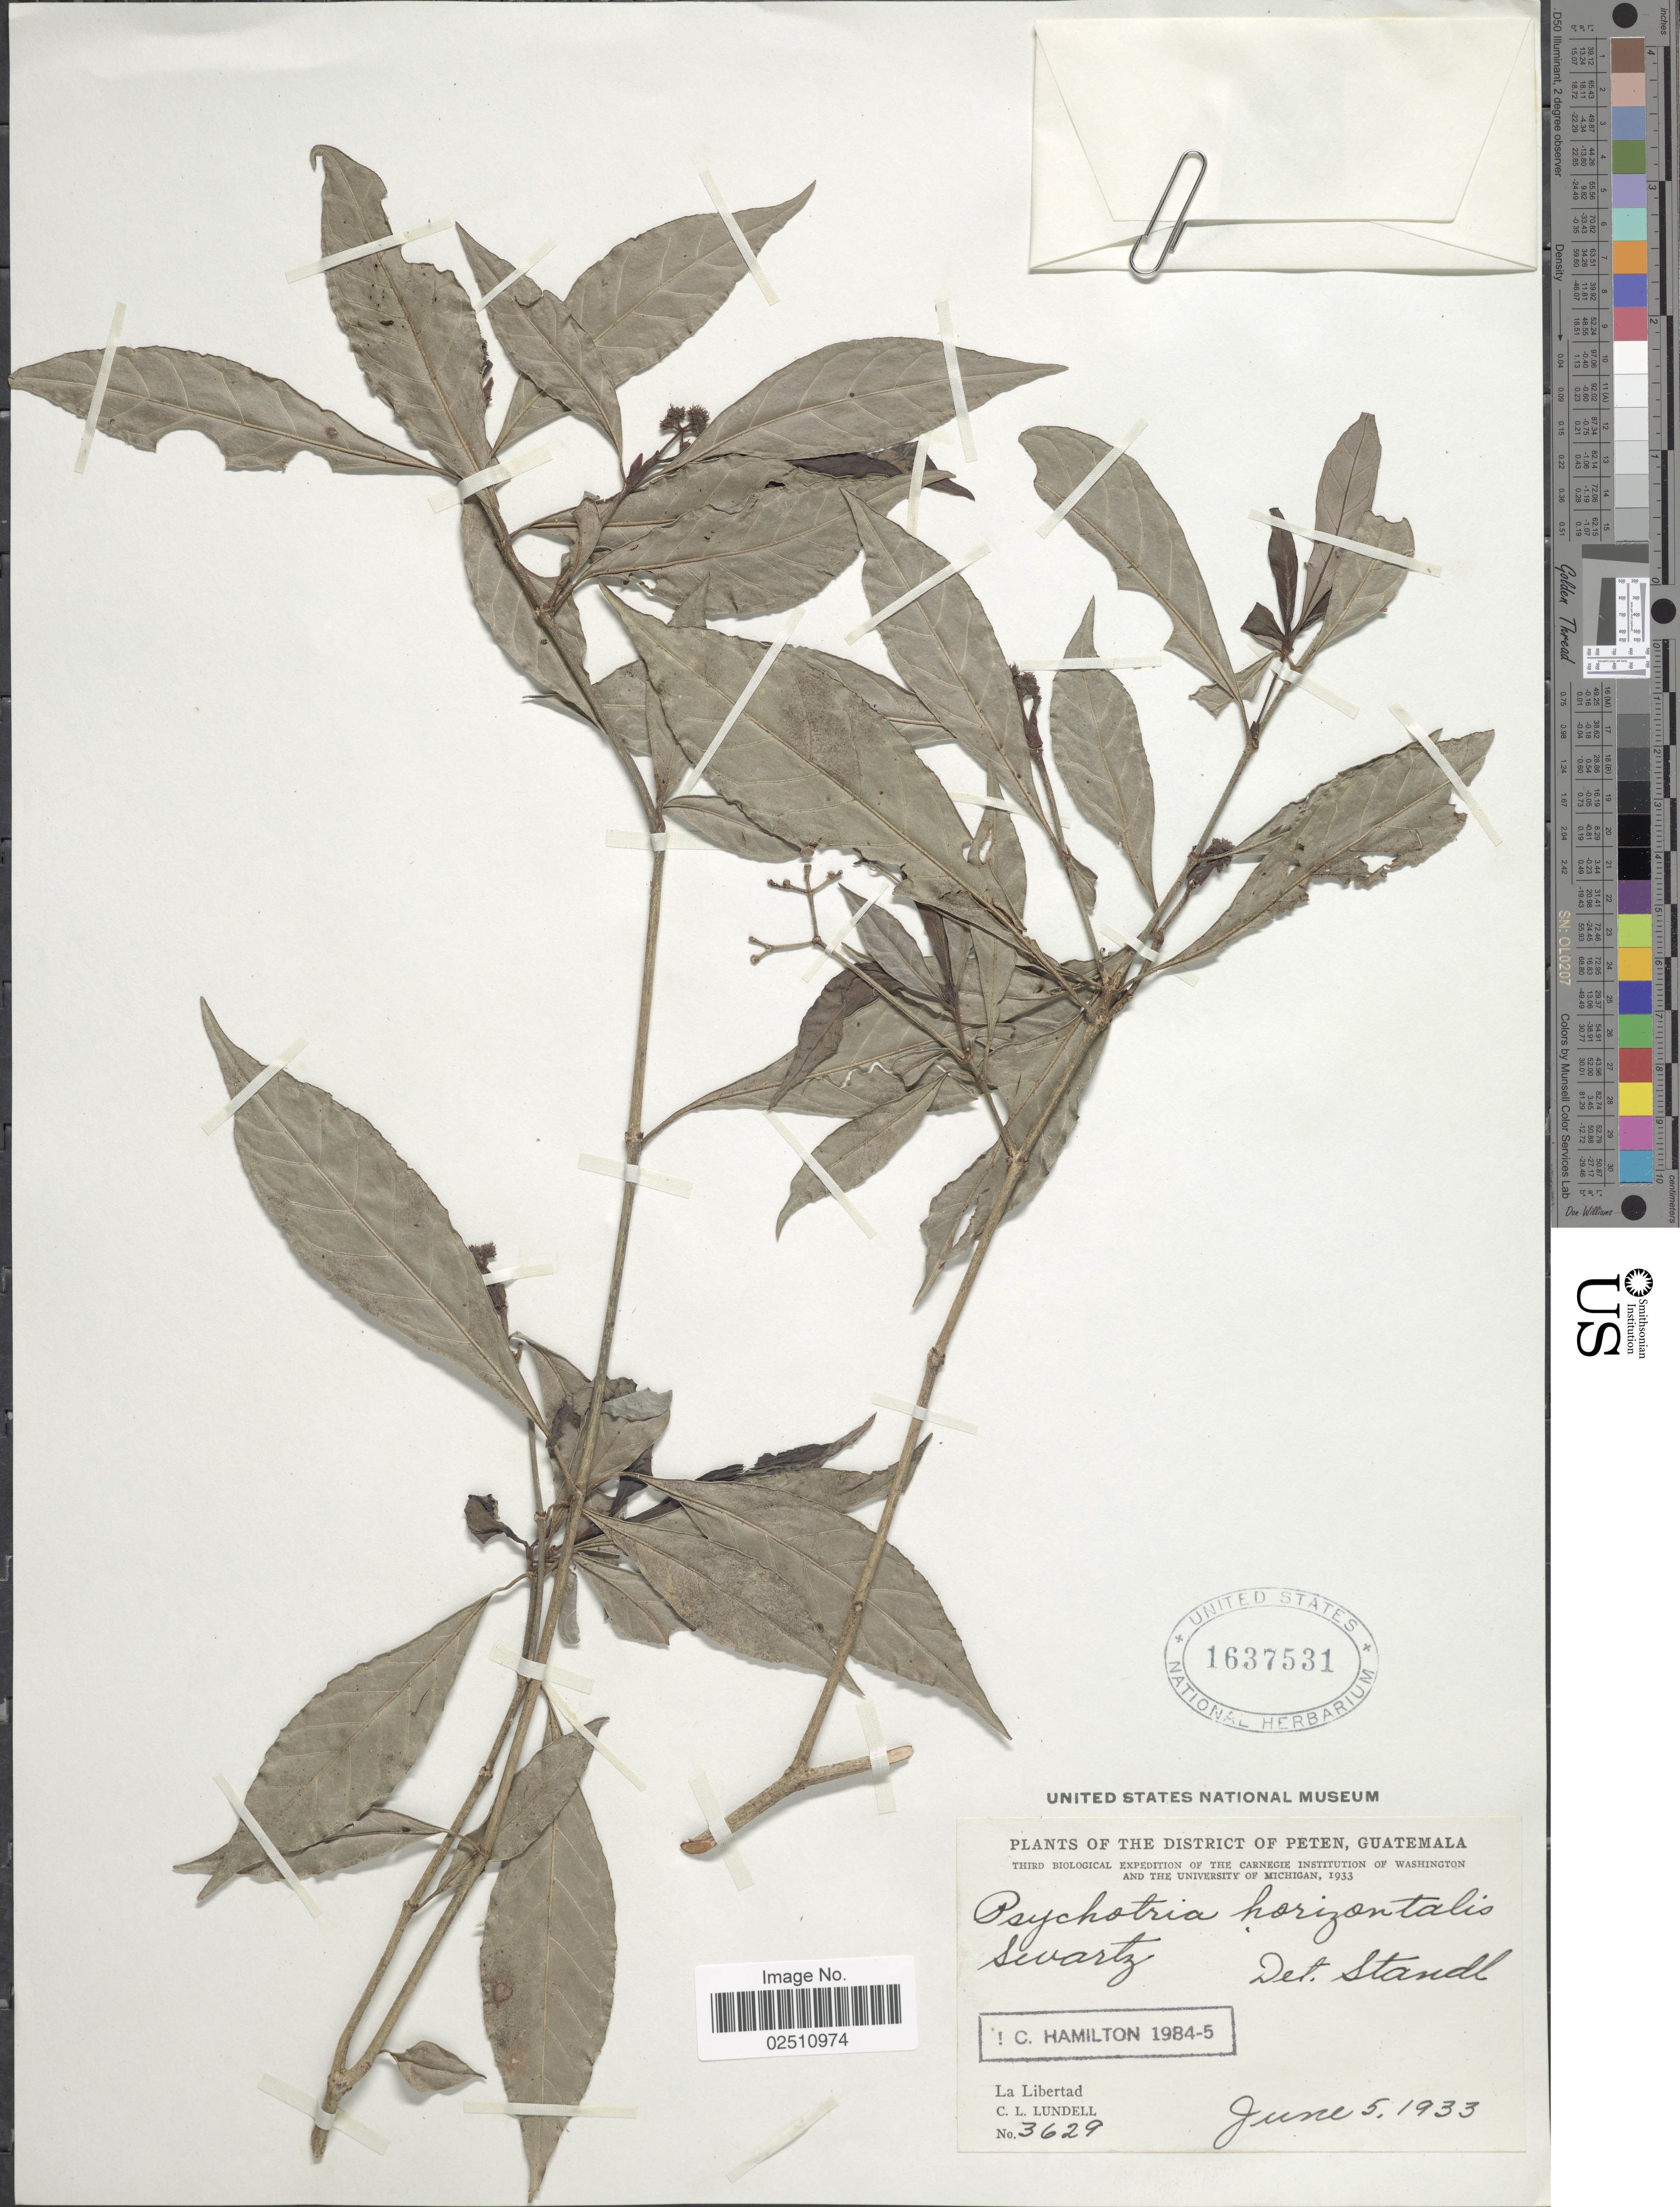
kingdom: Plantae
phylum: Tracheophyta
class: Magnoliopsida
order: Gentianales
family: Rubiaceae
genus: Psychotria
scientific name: Psychotria horizontalis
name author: Sw.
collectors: C. L. Lundell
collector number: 3629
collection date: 1933-06-05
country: Guatemala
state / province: El Petén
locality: District of Peten, La Libertad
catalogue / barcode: US 1637531